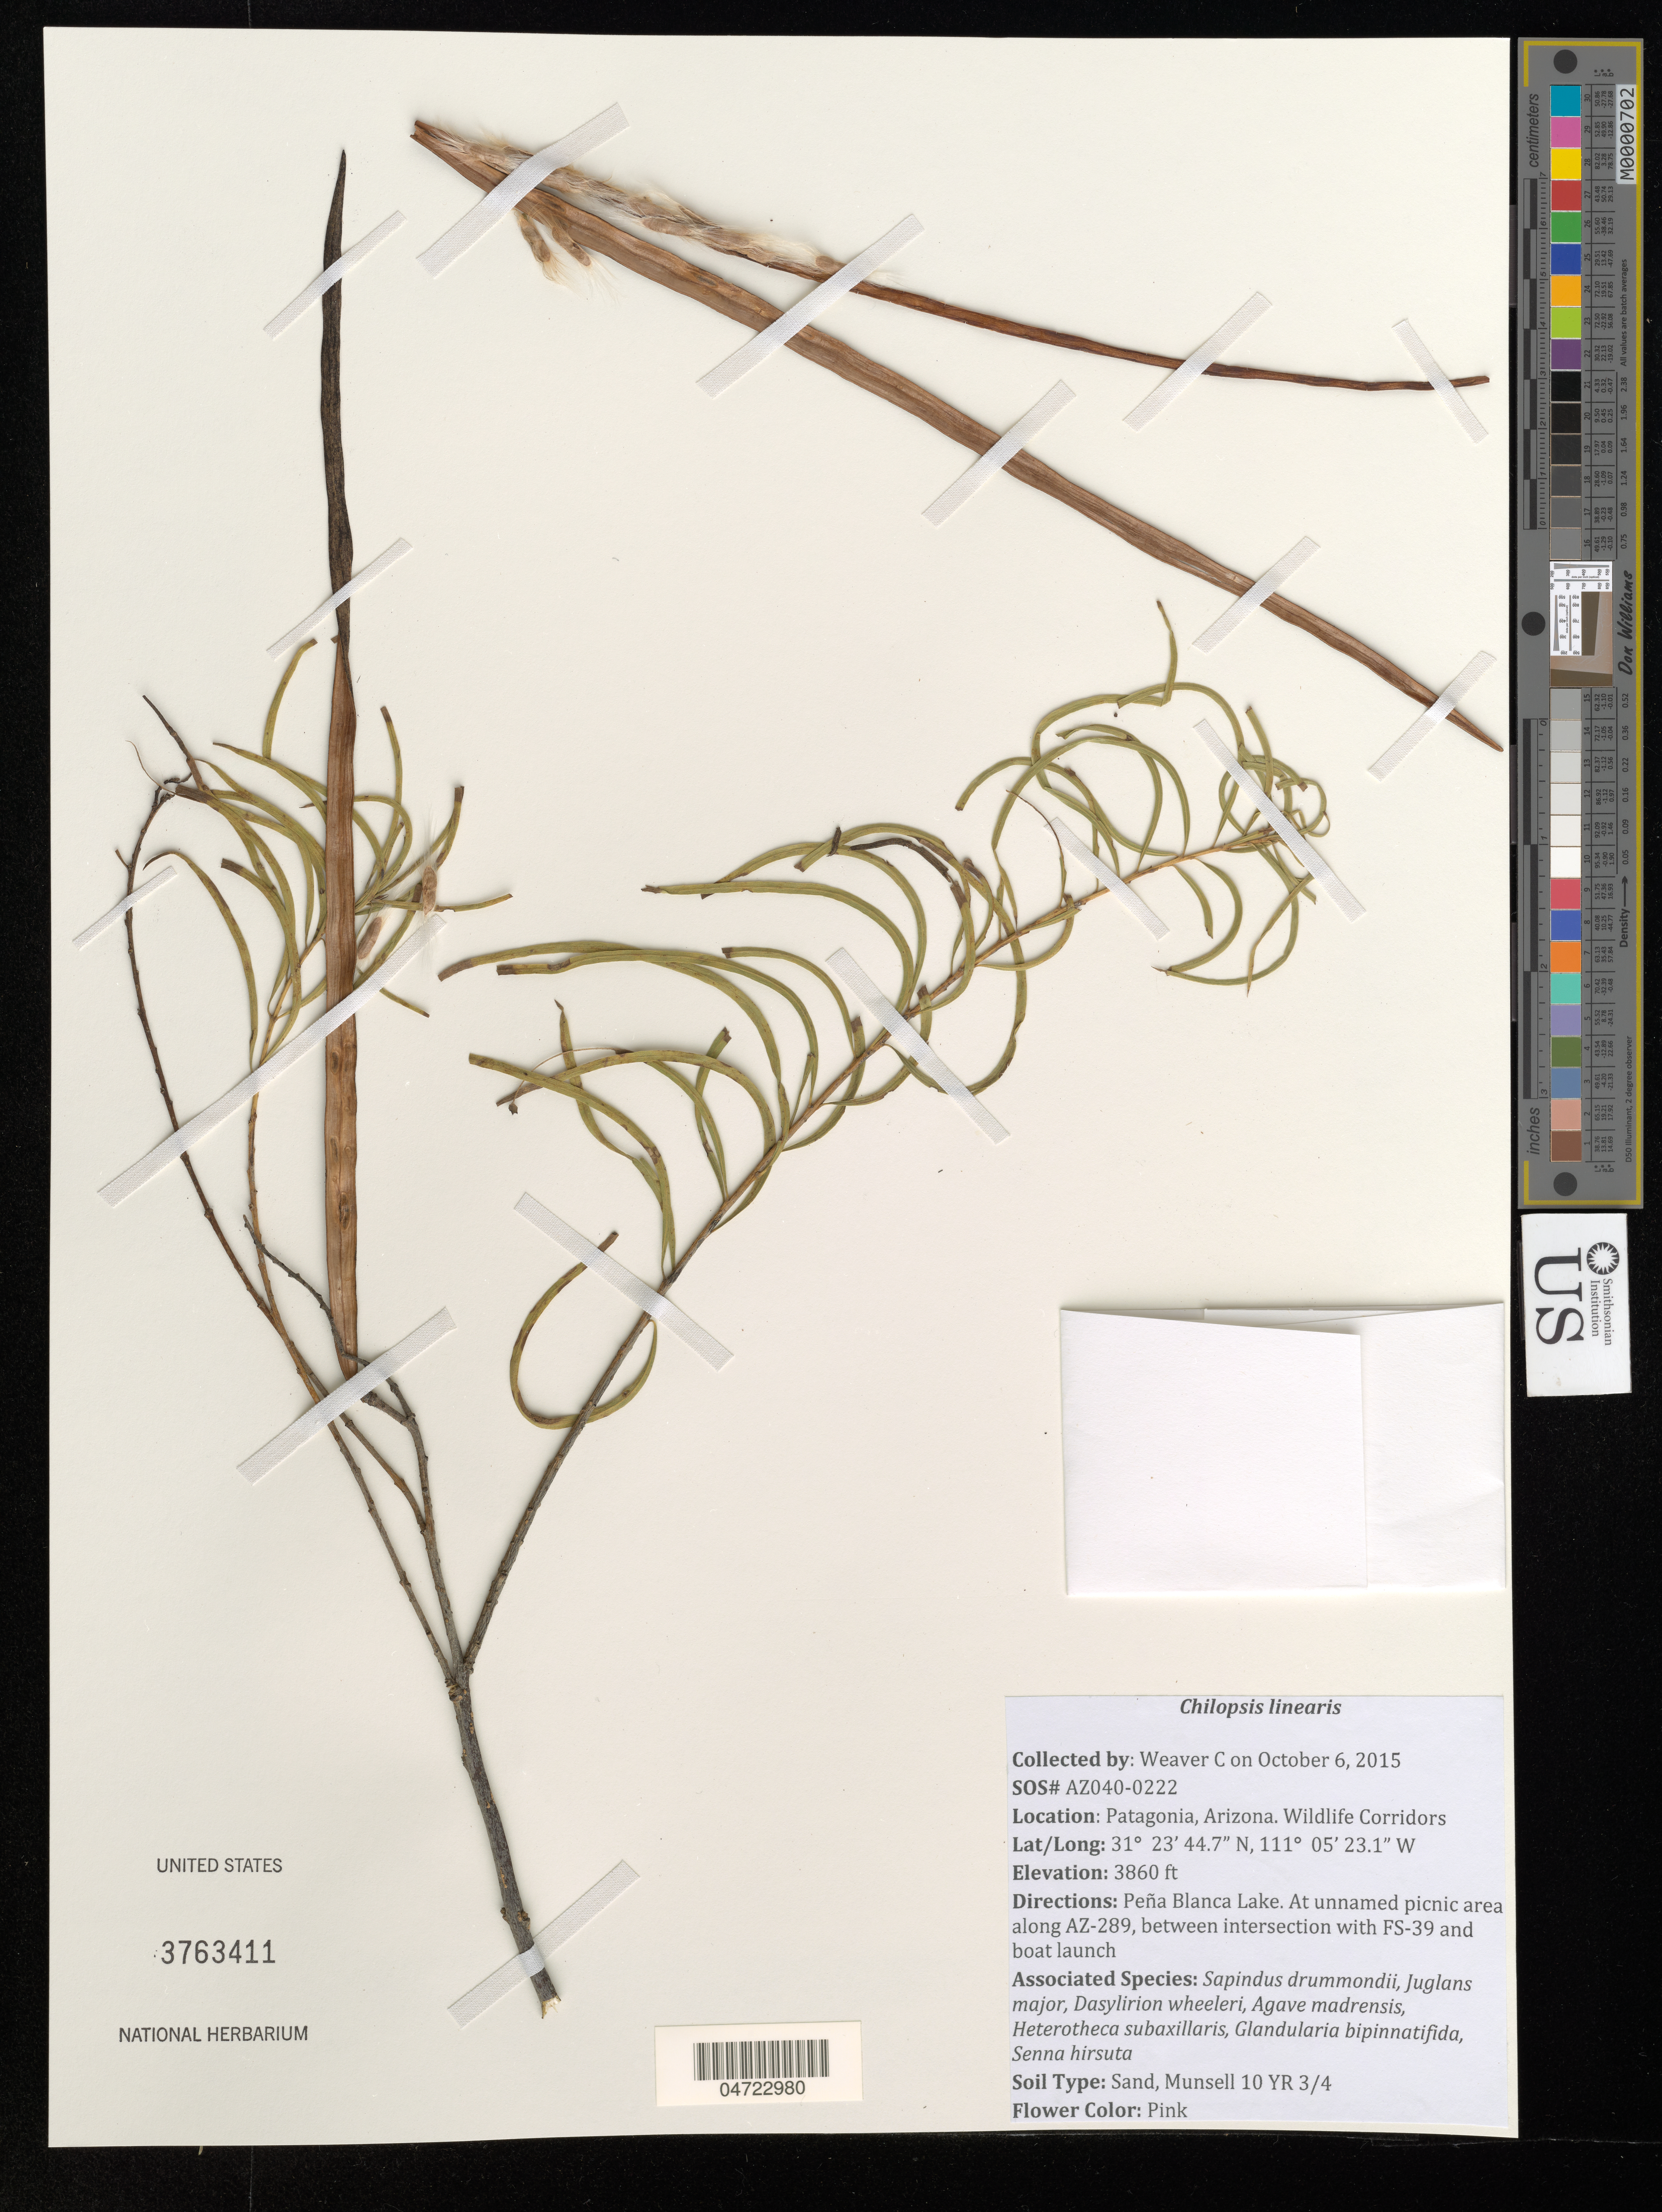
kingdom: Plantae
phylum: Tracheophyta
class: Magnoliopsida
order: Lamiales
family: Bignoniaceae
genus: Chilopsis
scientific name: Chilopsis linearis var. tomenticaulis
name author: Henrickson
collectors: C. Weaver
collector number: AZ040-0222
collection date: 2015-10-06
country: United States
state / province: Arizona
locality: Patagonia. Wildlife Corridors. Peña Blanca Lake. At unnamed picnic area along AZ-289, between intersection with FS-39 and boat launch.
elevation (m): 1177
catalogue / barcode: US 3763411